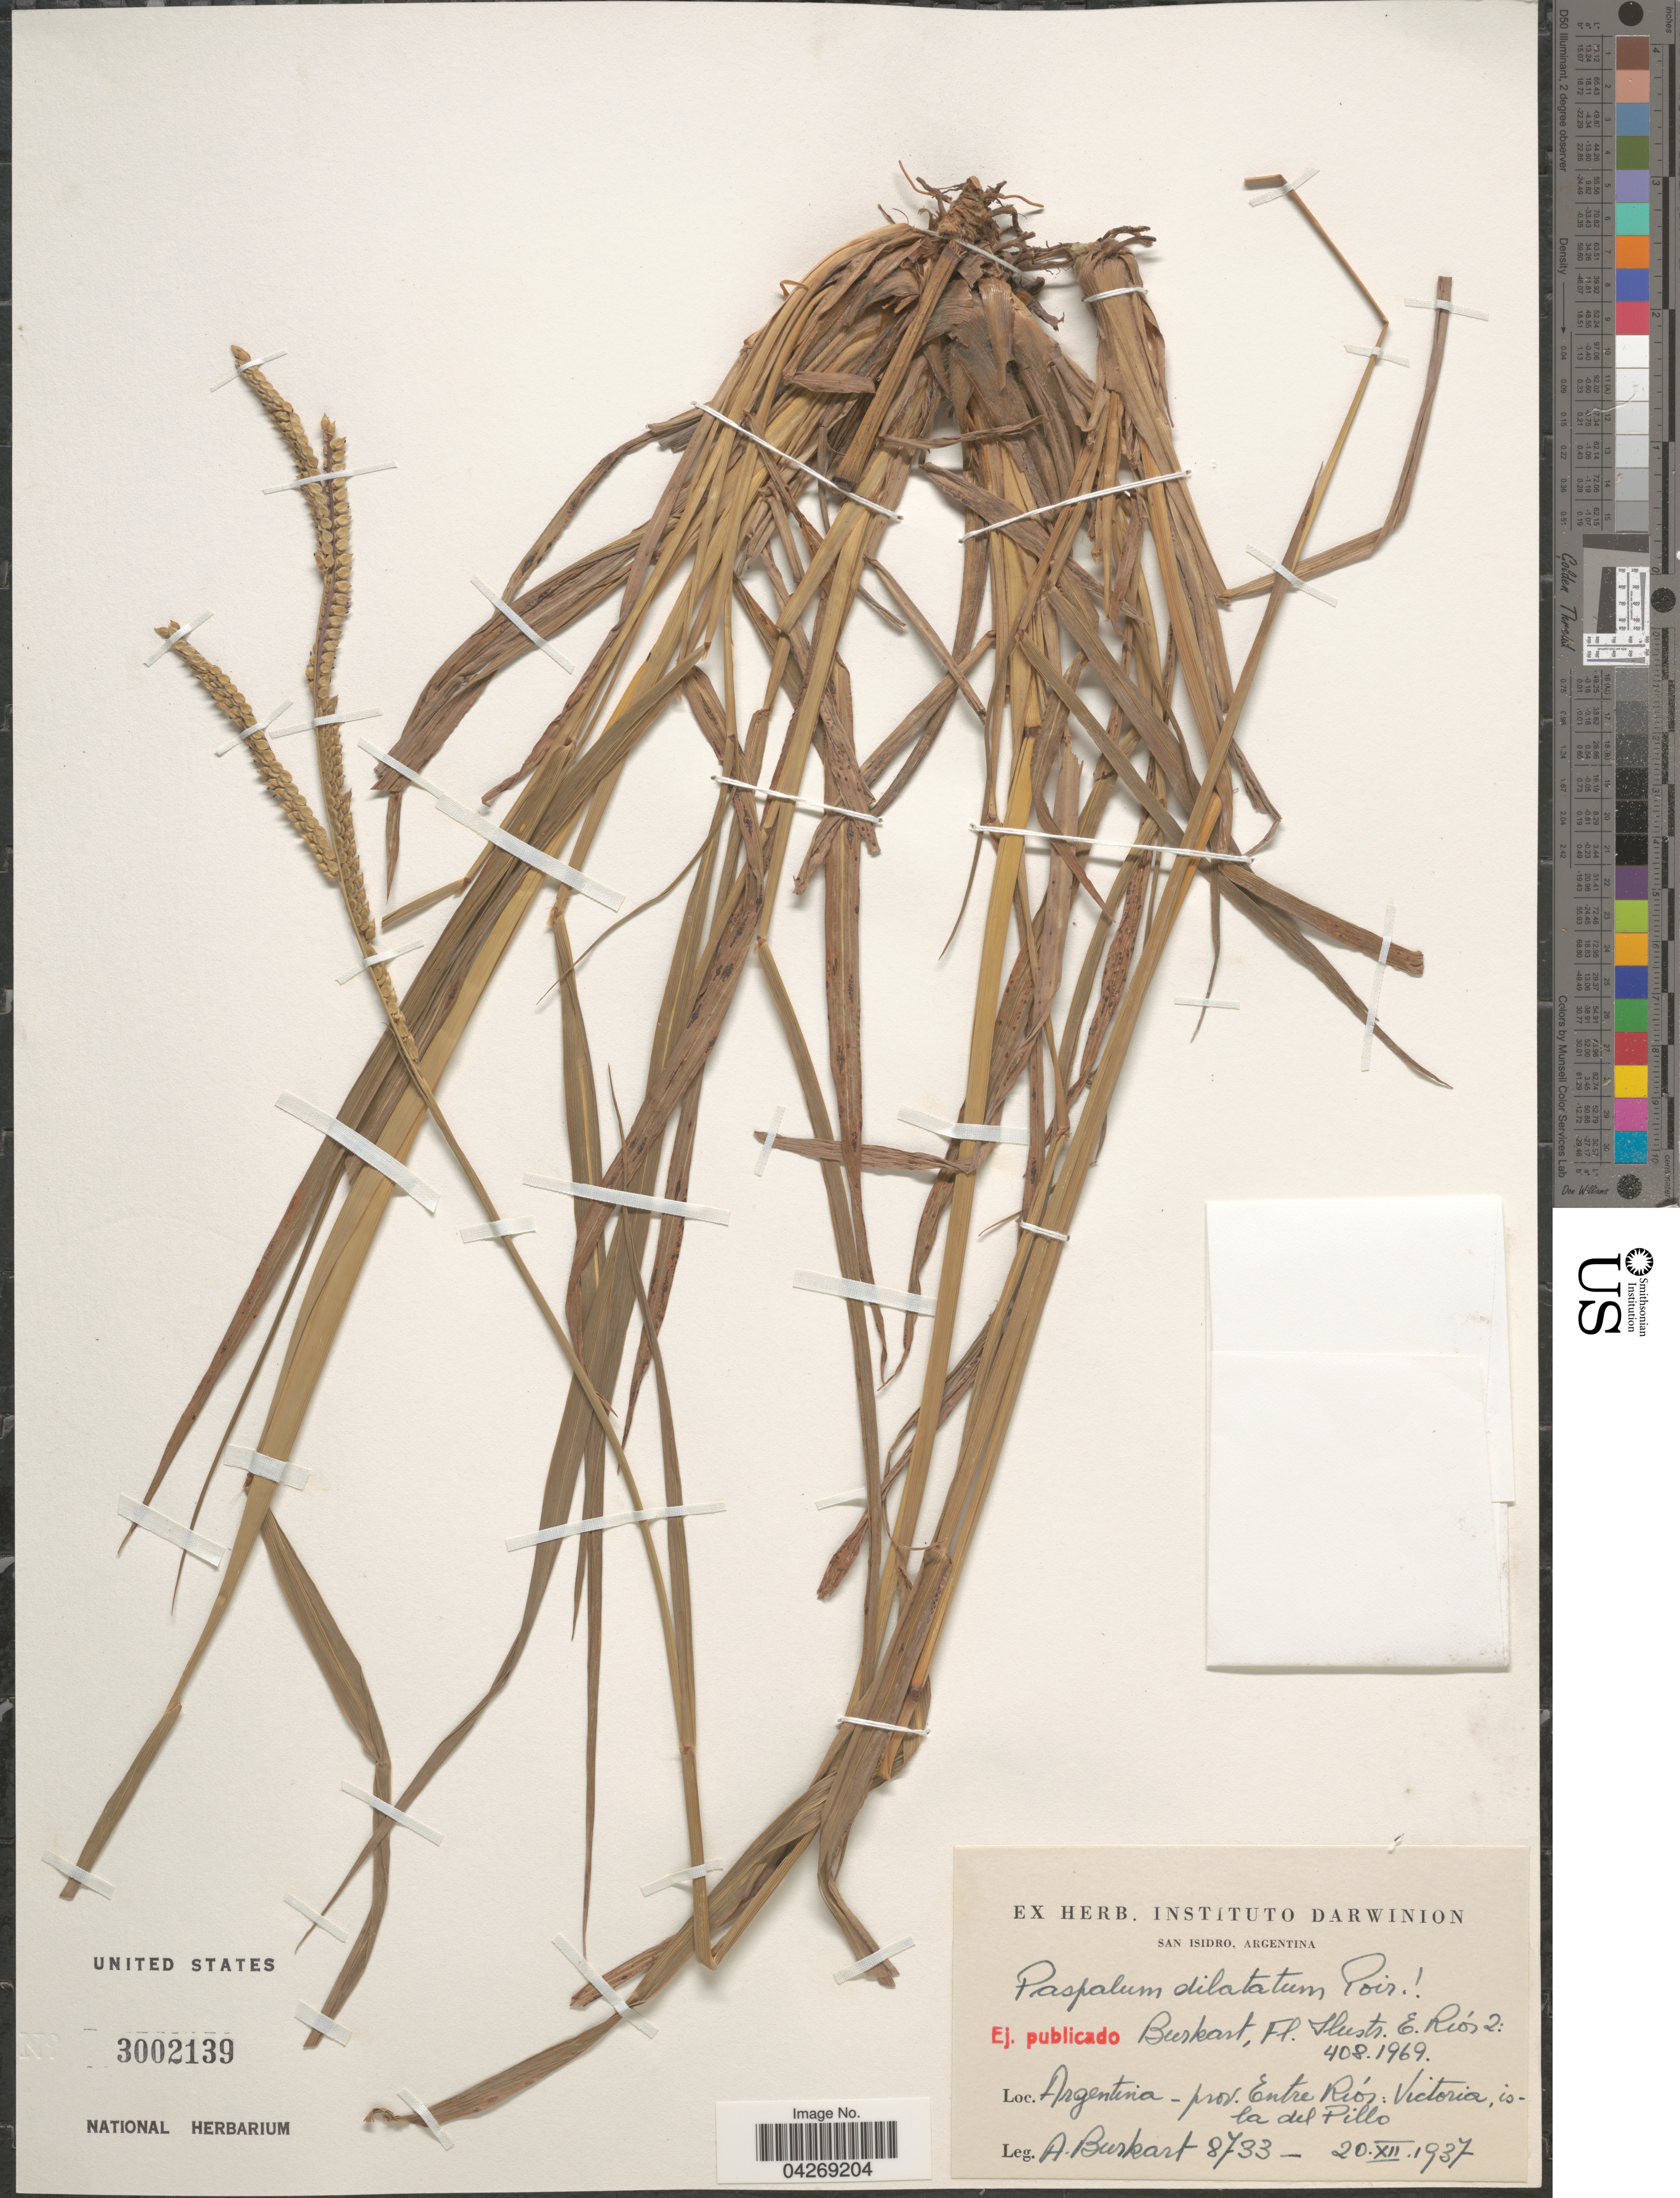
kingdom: Plantae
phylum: Tracheophyta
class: Liliopsida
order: Poales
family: Poaceae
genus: Paspalum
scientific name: Paspalum dilatatum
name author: Poir.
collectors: A. E. Burkart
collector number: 8733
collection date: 1937-12-20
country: Argentina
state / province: Entre Rios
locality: Victoria, isla del Pillo.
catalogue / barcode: US 3002139